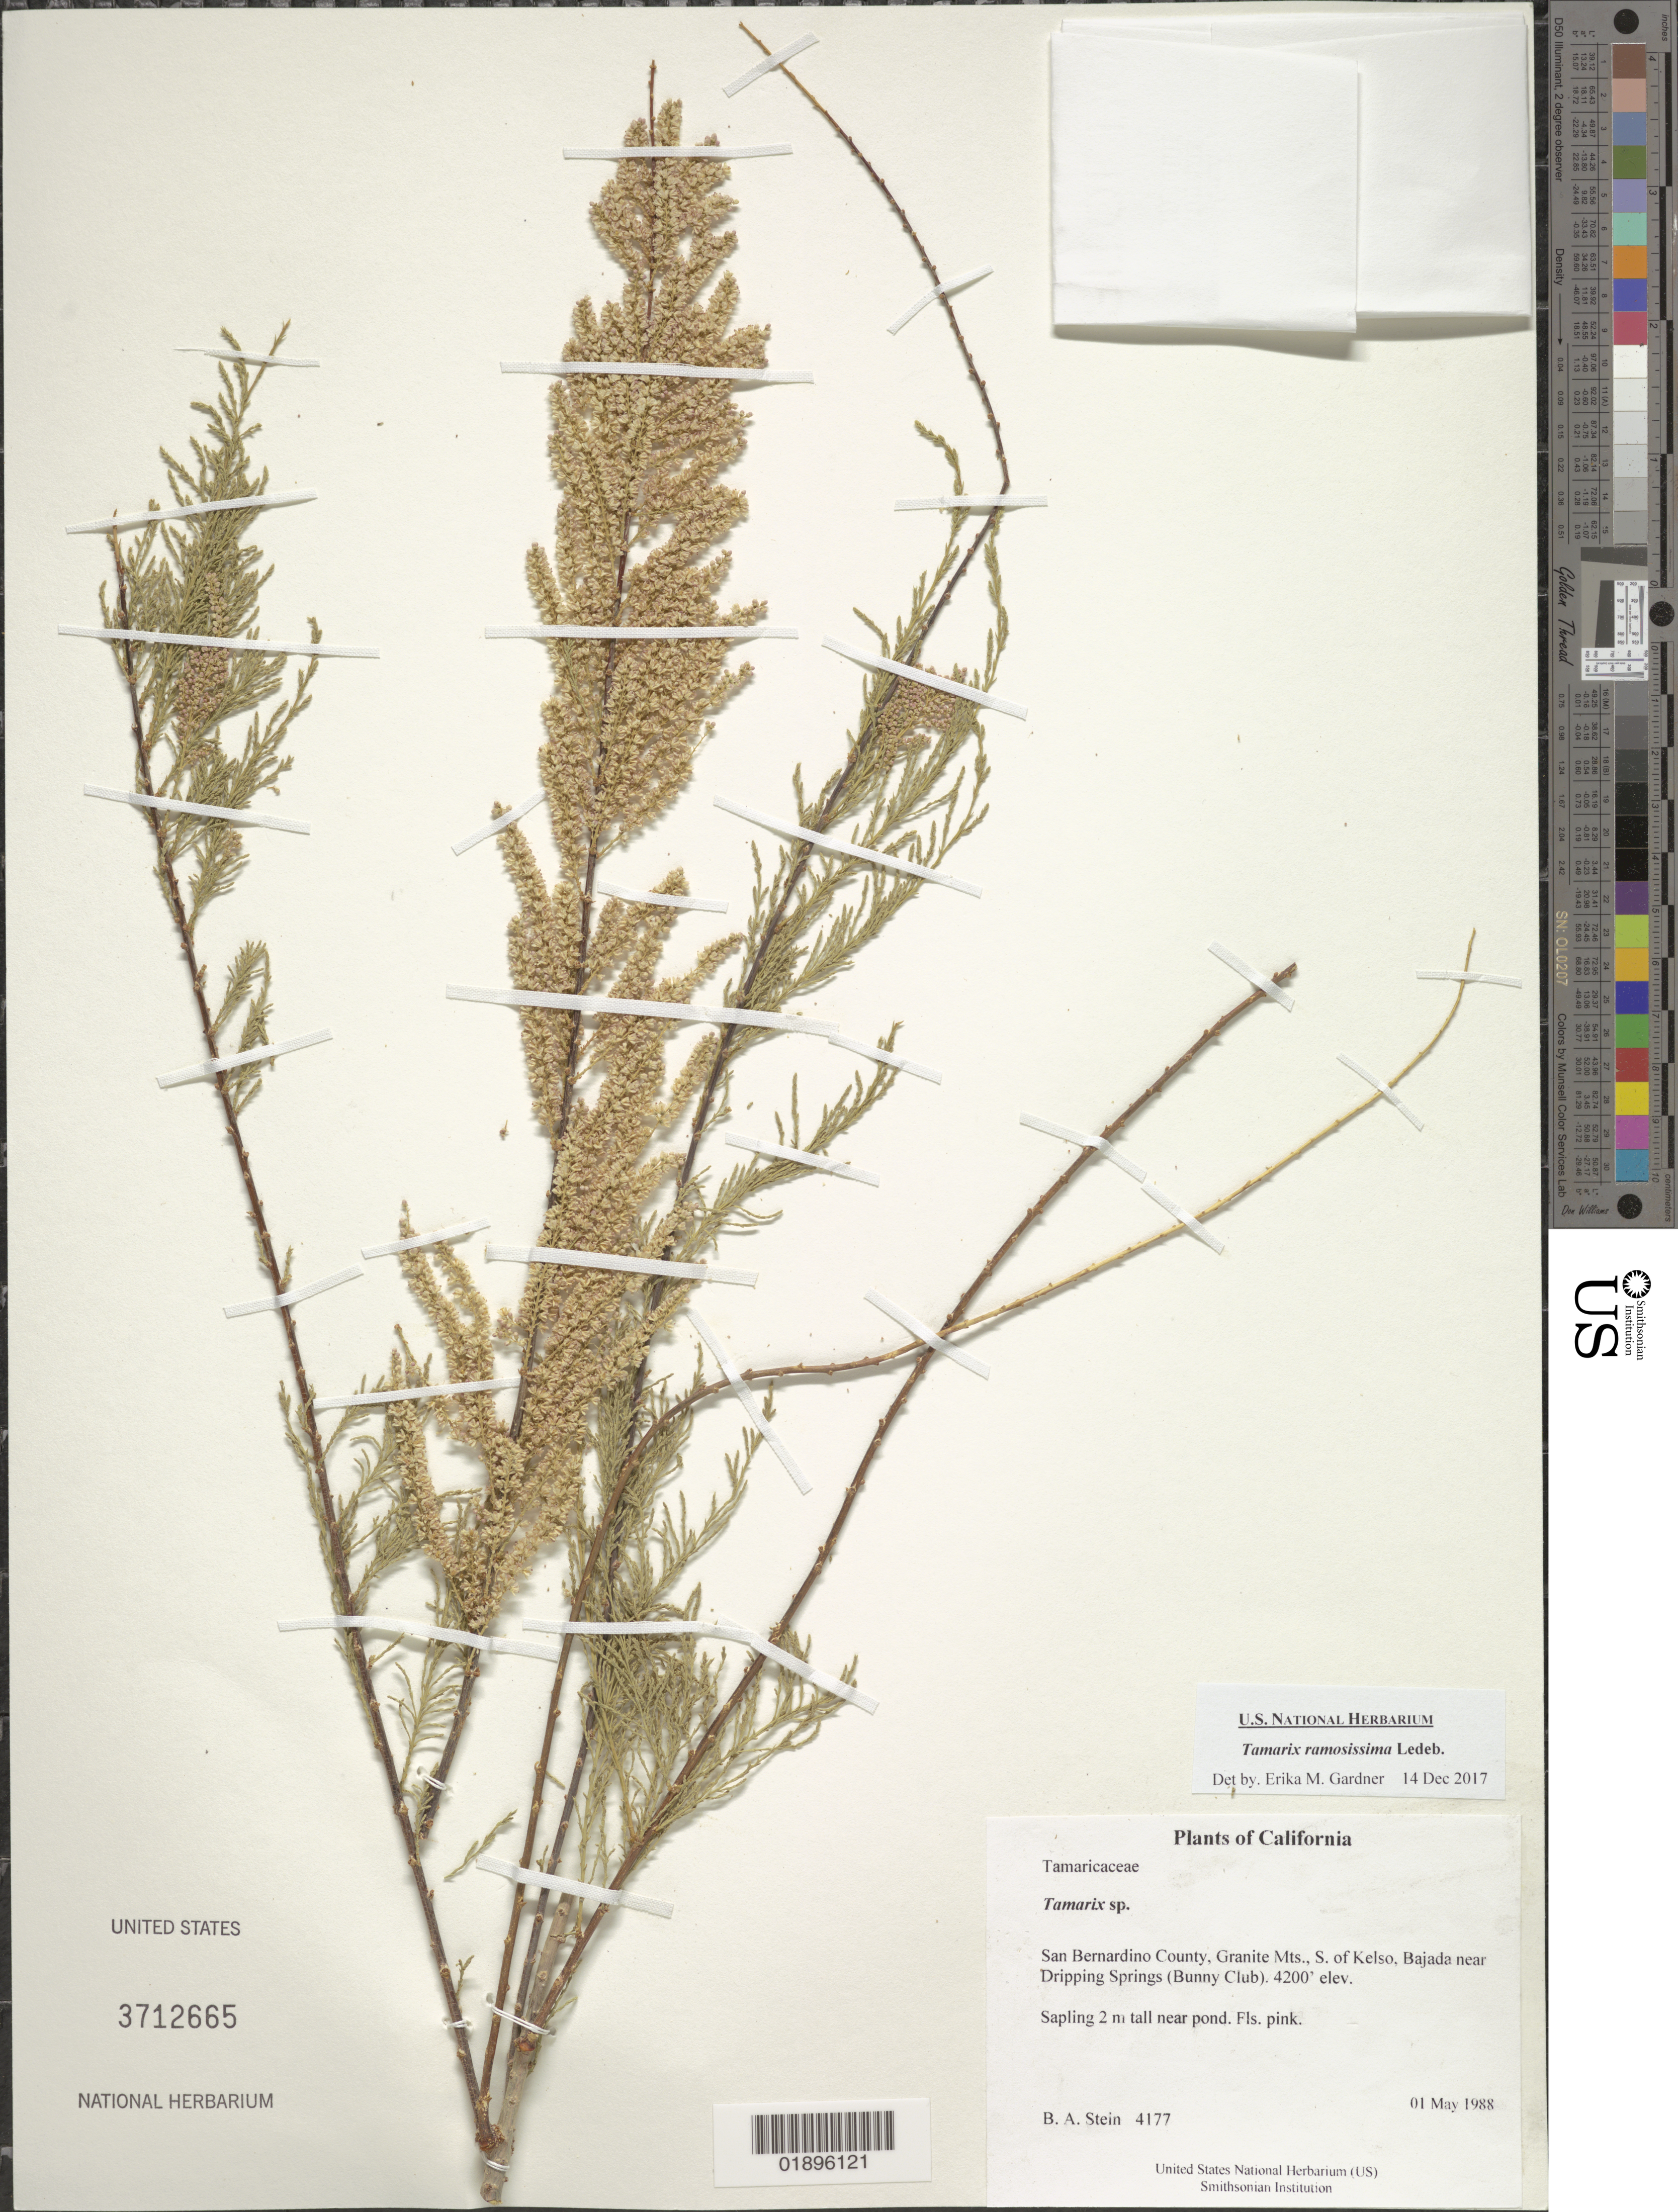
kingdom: Plantae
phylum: Tracheophyta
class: Magnoliopsida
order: Caryophyllales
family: Tamaricaceae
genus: Tamarix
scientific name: Tamarix ramosissima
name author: Ledeb.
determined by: Gardner, E. M.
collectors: B. A. Stein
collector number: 4177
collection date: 1988-05-01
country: United States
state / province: California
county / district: San Bernardino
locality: Granite Mts., S. of Kelso, Bajada near Dripping Springs Country Club.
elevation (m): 1280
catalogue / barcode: US 3712665